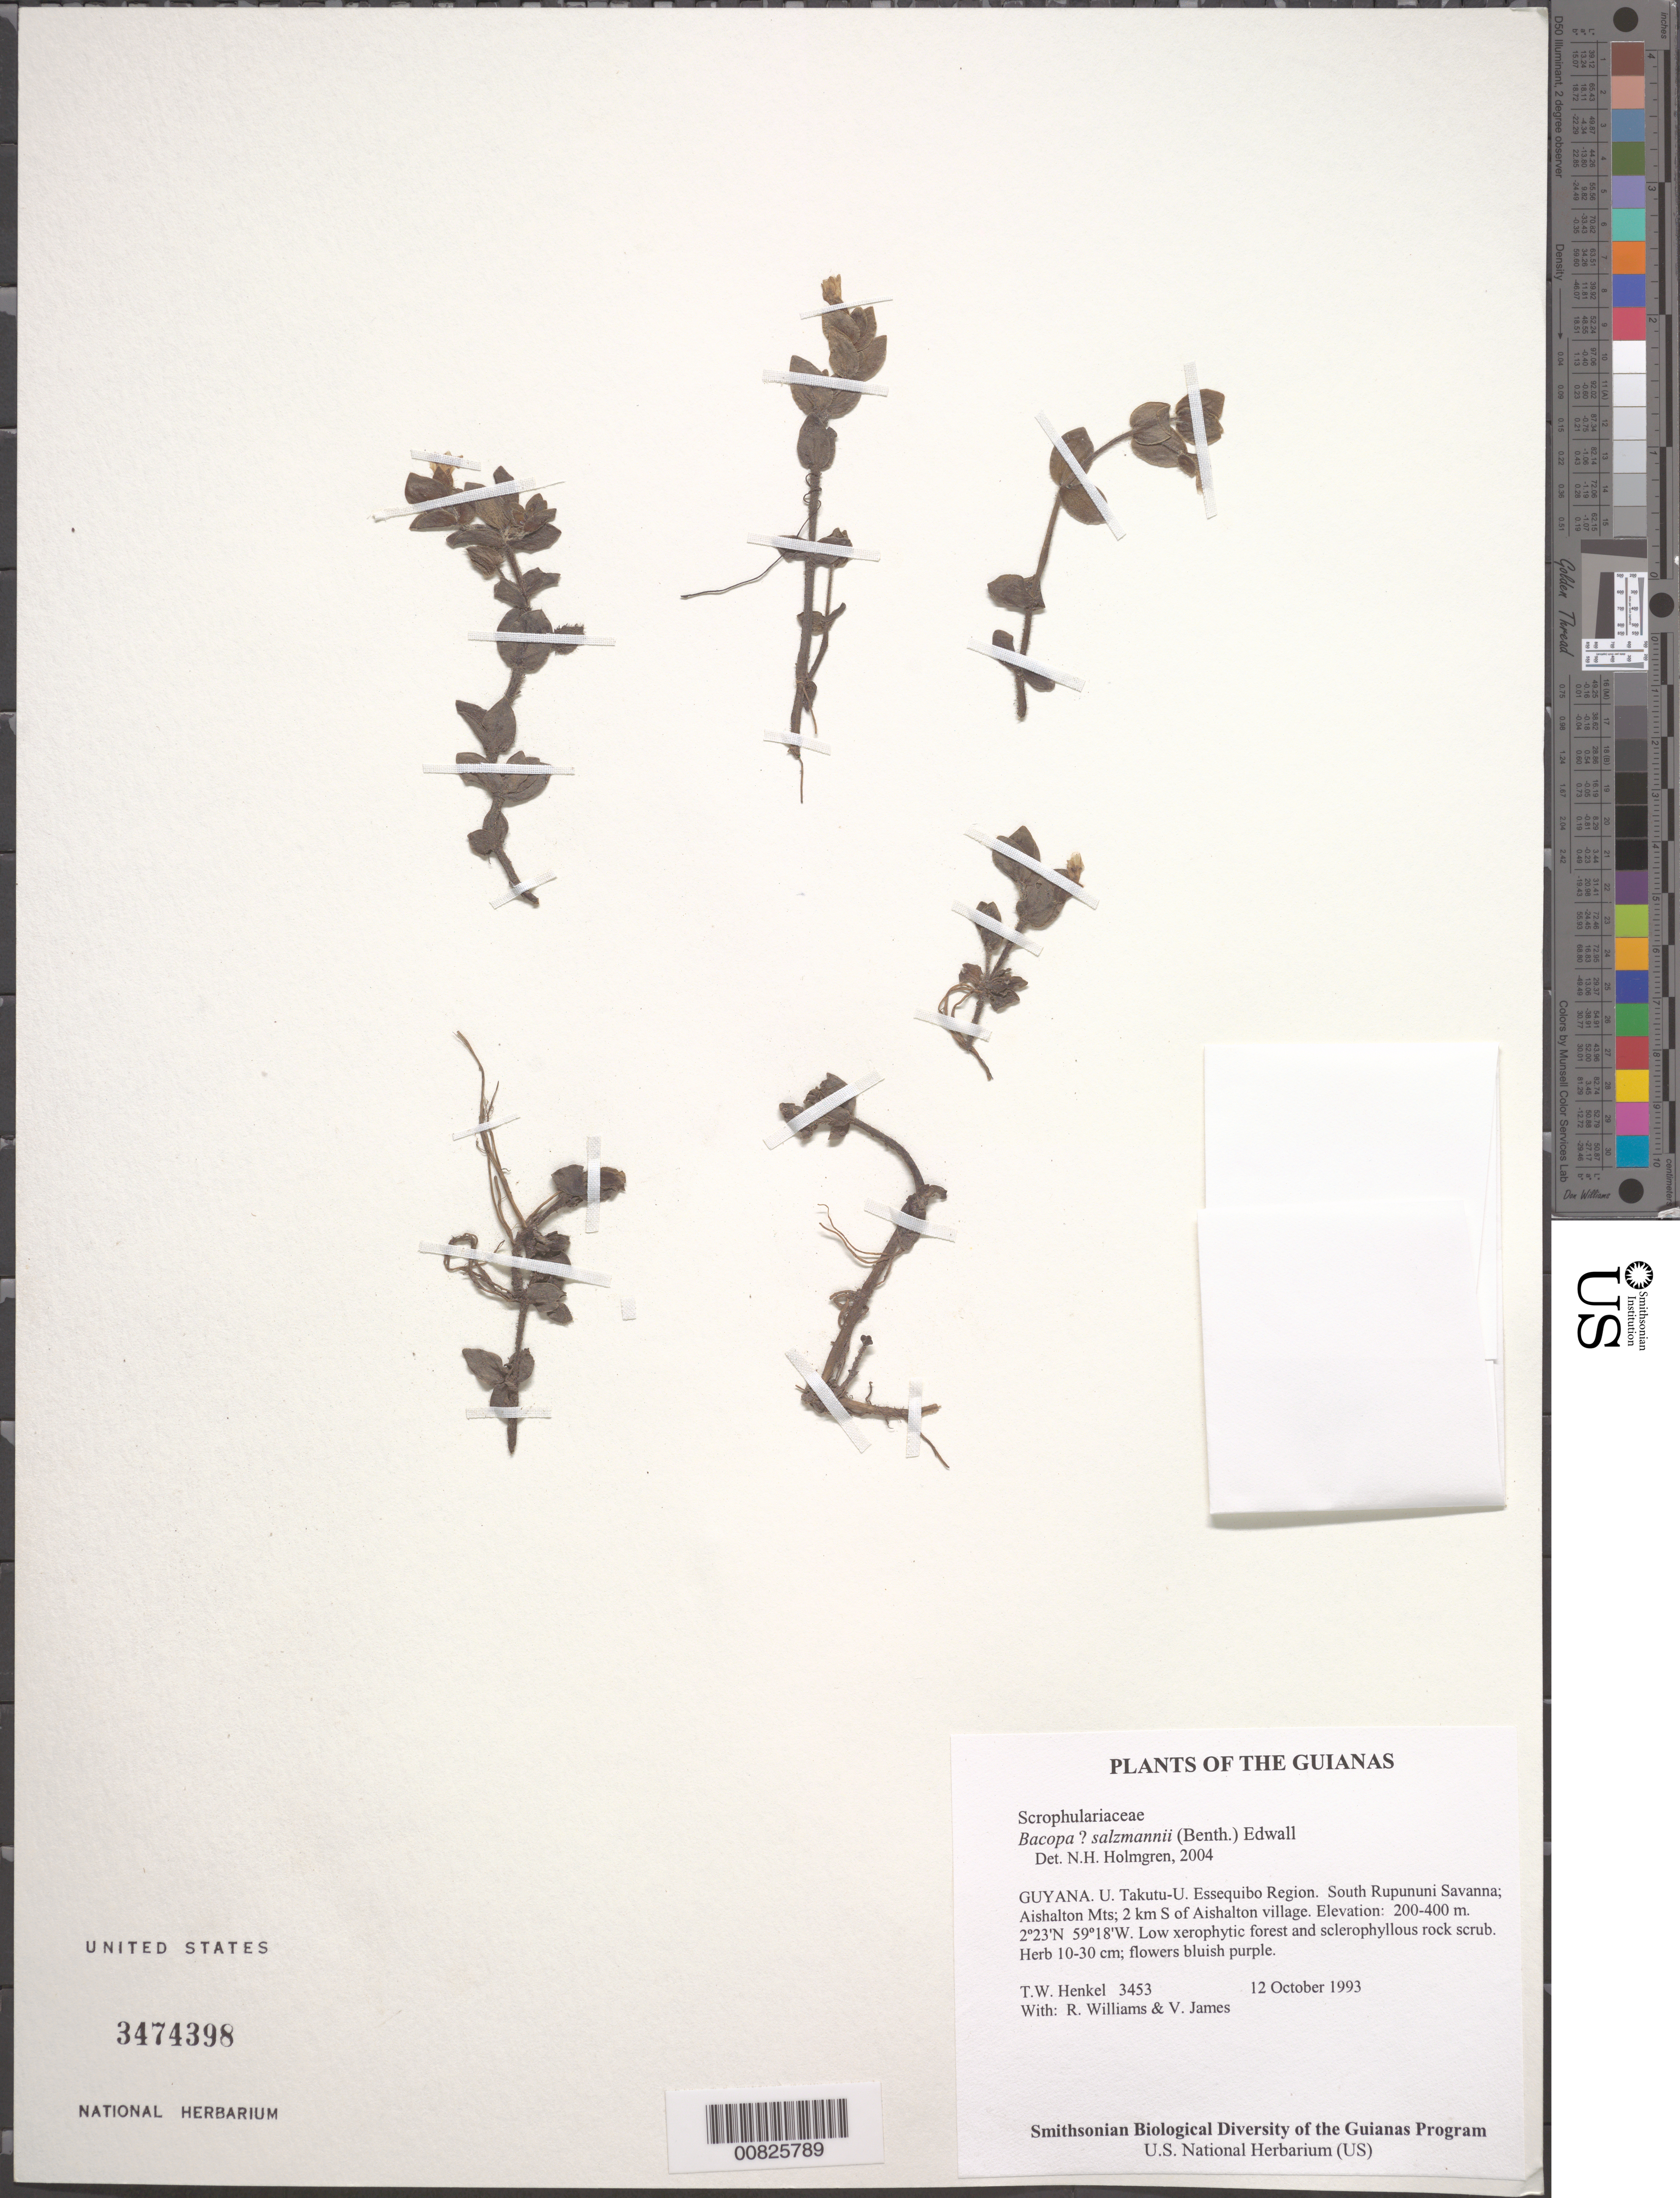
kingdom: Plantae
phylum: Tracheophyta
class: Magnoliopsida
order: Lamiales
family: Plantaginaceae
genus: Bacopa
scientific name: Bacopa salzmannii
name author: (Benth.) Wettst. ex Edwall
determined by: Holmgren, N. H., (NY), New York Botanical Garden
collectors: T. Henkel, R. Williams & V. James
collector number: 3453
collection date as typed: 12 October 1993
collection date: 1993-10-12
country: Guyana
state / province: U. Takutu-U. Essequibo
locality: South Rupununi Savanna; Aishalton Mts; 2 km S of Aishalton village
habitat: Low xerophytic forest and sclerophyllous rock scrub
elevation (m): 200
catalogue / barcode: US 3474398